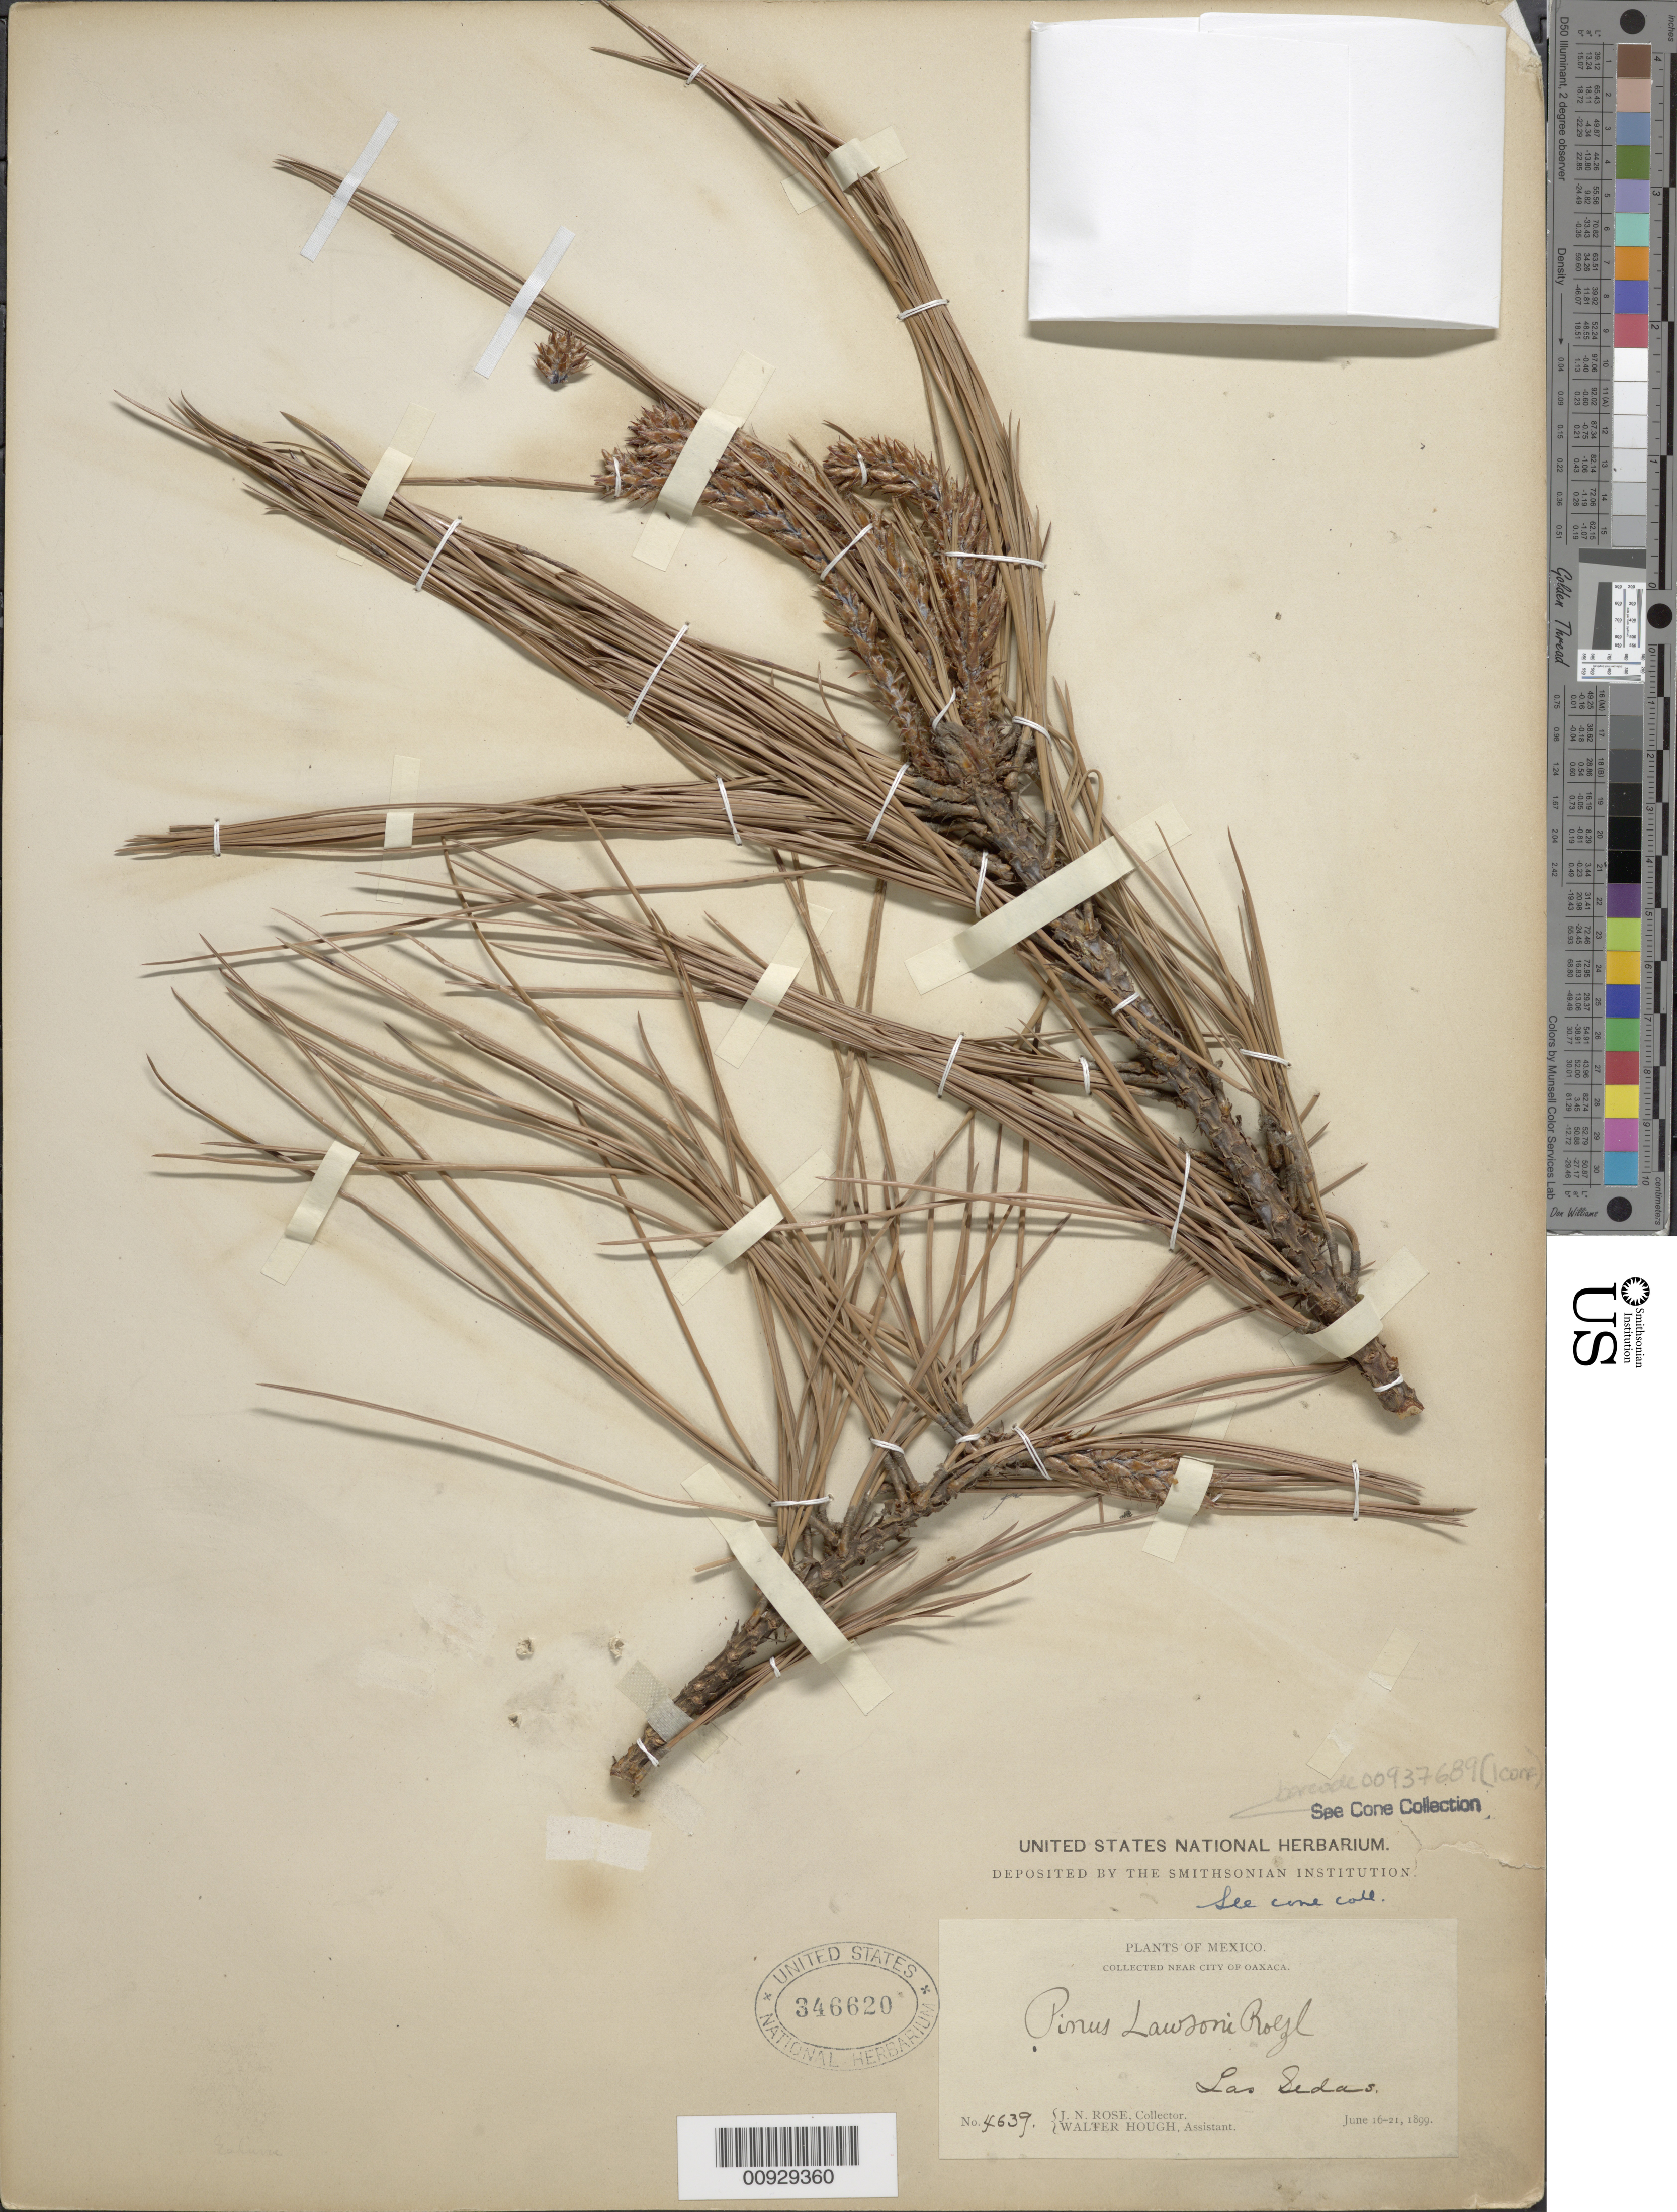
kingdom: Plantae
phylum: Tracheophyta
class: Pinopsida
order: Pinales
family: Pinaceae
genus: Pinus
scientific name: Pinus lawsonii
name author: Roezl ex Gordon & Glend.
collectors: J. N. Rose & W. Hough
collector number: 4639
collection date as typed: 16 Jun 1899 to 21 Jun 1899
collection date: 1899-06-16/1899-06-21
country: Mexico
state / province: Oaxaca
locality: Las Sedas.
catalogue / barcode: US 346620